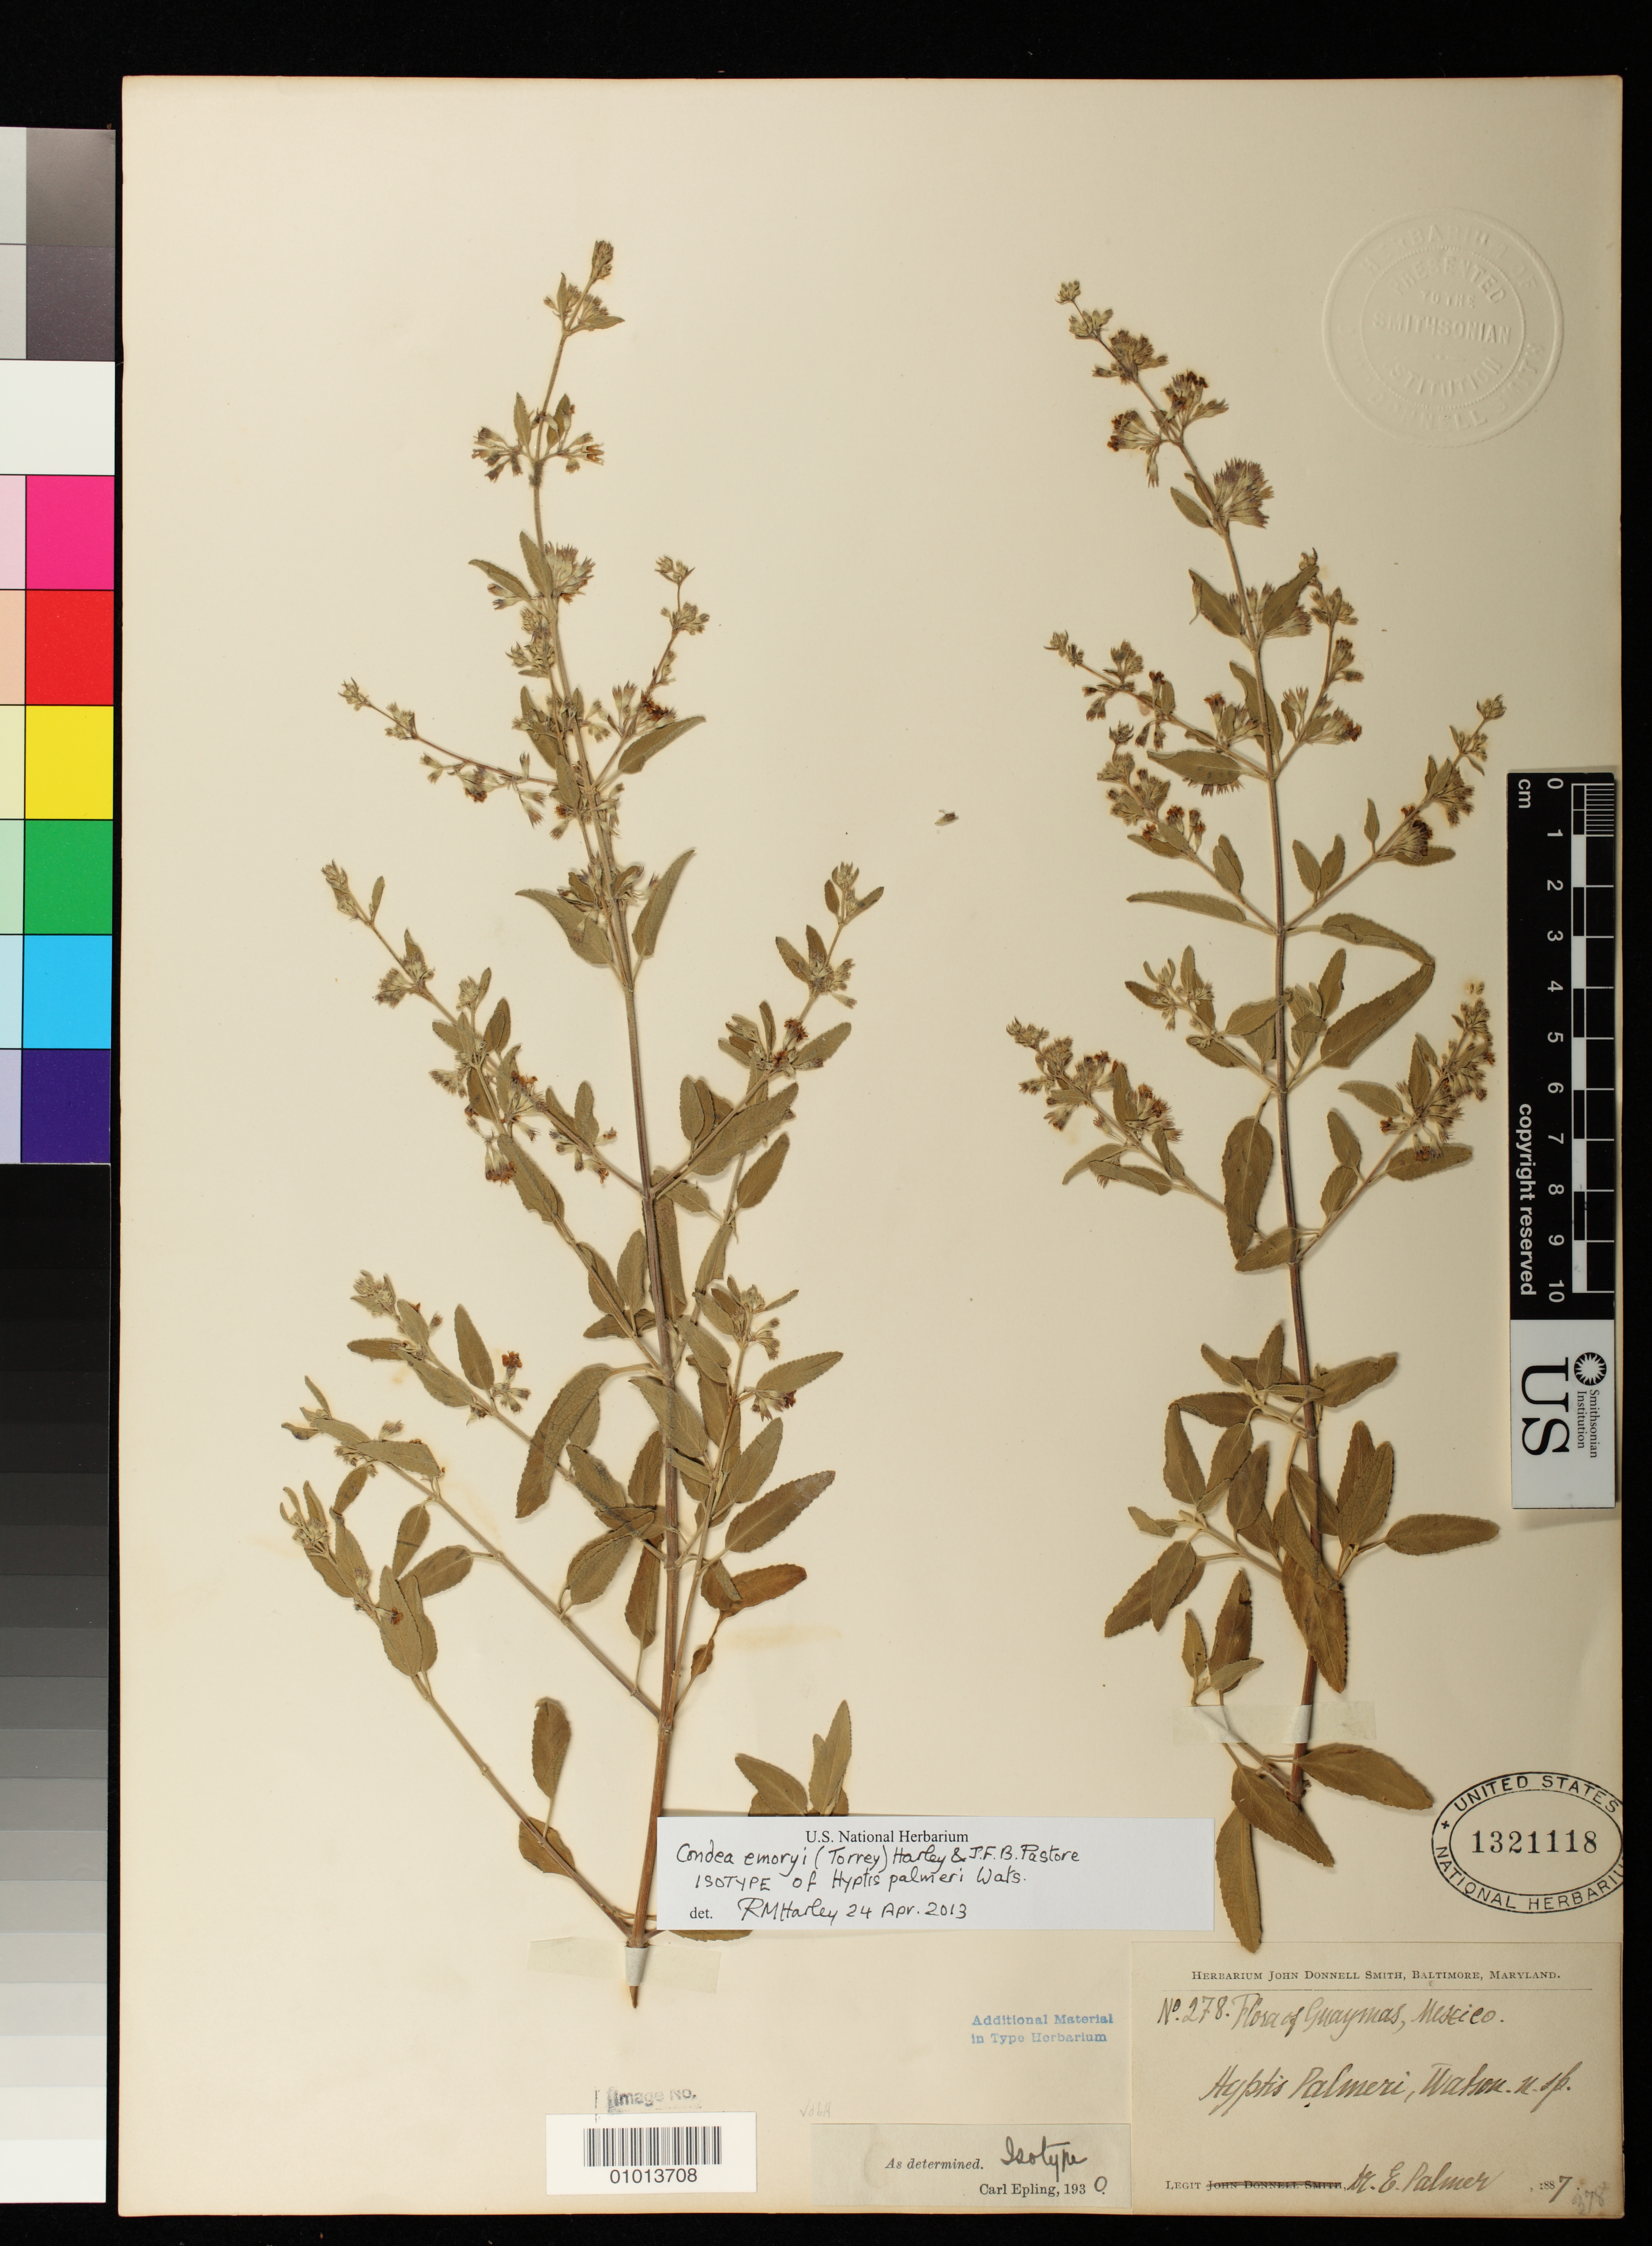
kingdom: Plantae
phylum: Tracheophyta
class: Magnoliopsida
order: Lamiales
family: Lamiaceae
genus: Hyptis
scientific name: Hyptis palmeri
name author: S. Watson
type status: Isotype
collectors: E. Palmer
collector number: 278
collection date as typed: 1887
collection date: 1887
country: Mexico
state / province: Sonora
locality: Guaymas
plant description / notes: Specimen ex John Donnell Smith herbarium.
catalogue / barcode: US 1321118